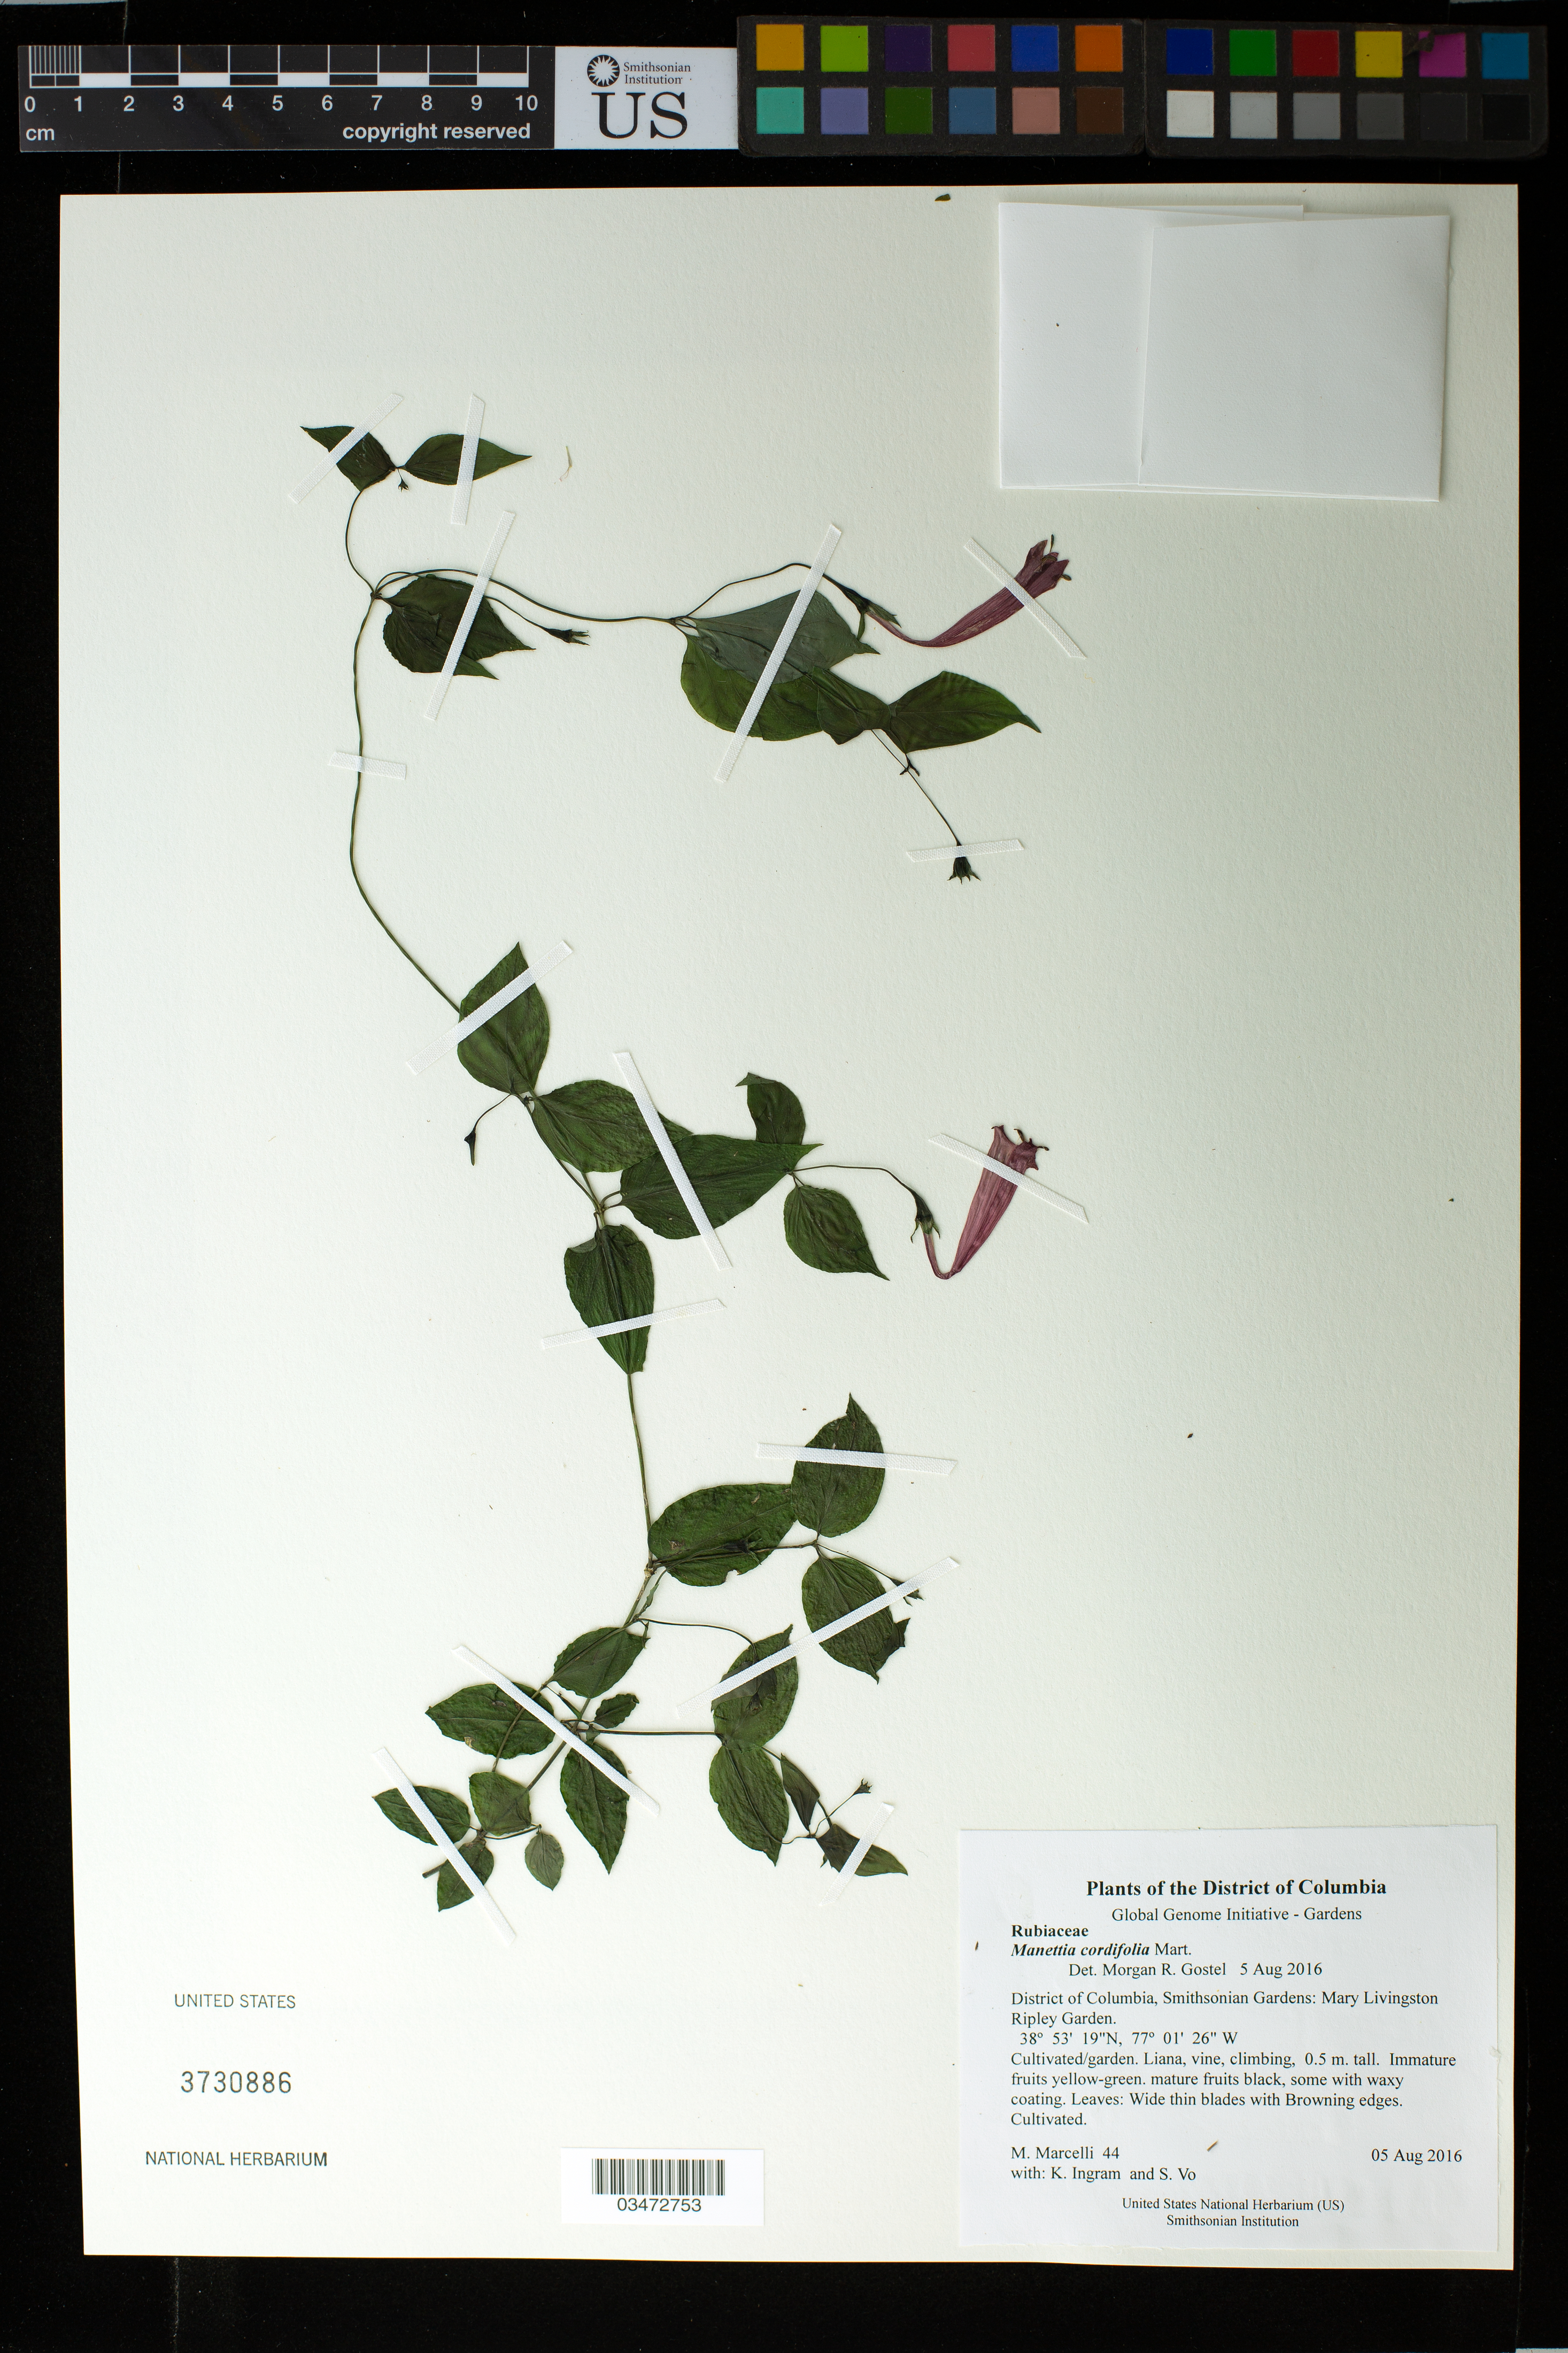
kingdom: Plantae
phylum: Tracheophyta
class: Magnoliopsida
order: Gentianales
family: Rubiaceae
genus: Manettia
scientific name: Manettia cordifolia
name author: Mart.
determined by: Gostel, Morgan R., (BRIT), Botanical Research Institute of Texas (UNITED STATES)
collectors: M. Marcelli, K. S. Ingram & S. Vo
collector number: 44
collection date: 2016-08-05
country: United States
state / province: District of Columbia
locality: Smithsonian Gardens: Mary Livingston Ripley Garden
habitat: Cultivated/garden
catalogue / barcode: US 3730886